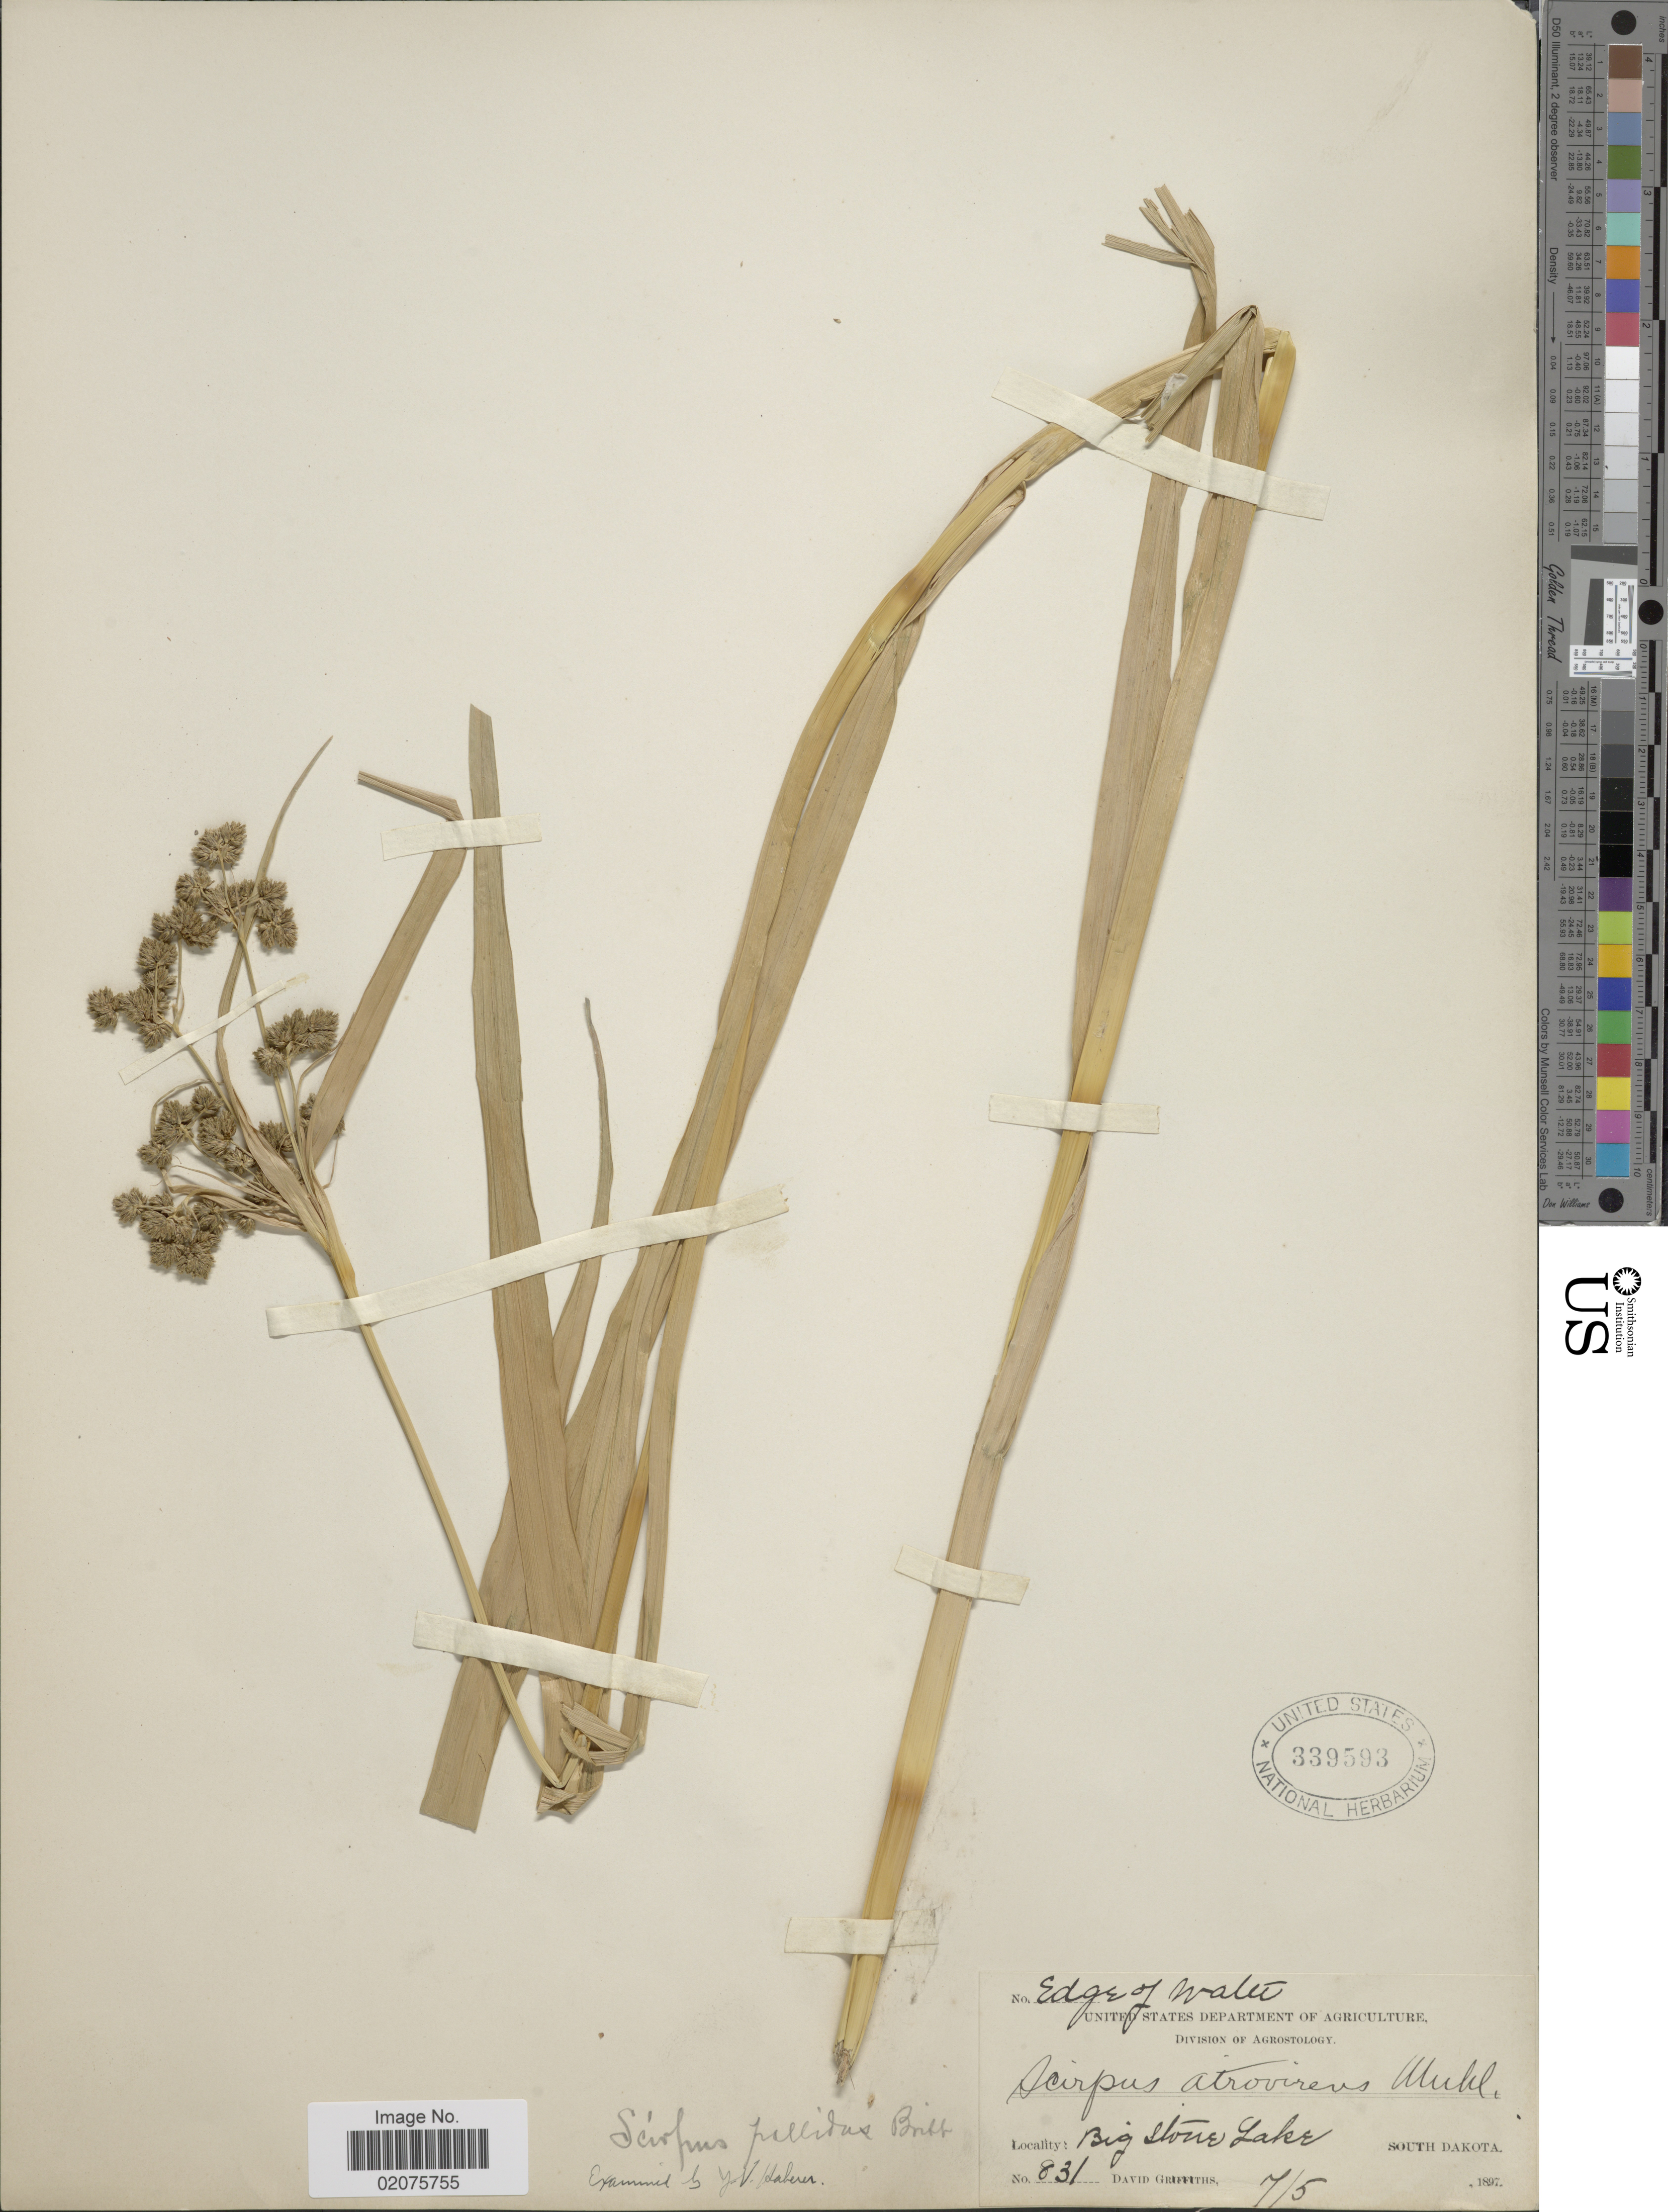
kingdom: Plantae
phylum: Tracheophyta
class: Liliopsida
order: Poales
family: Cyperaceae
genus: Scirpus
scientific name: Scirpus pallidus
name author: (Britton) Fernald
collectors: D. Griffiths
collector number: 831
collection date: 1897-07-05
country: United States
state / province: South Dakota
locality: Edge of water. Big Stone Lake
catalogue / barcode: US 339593